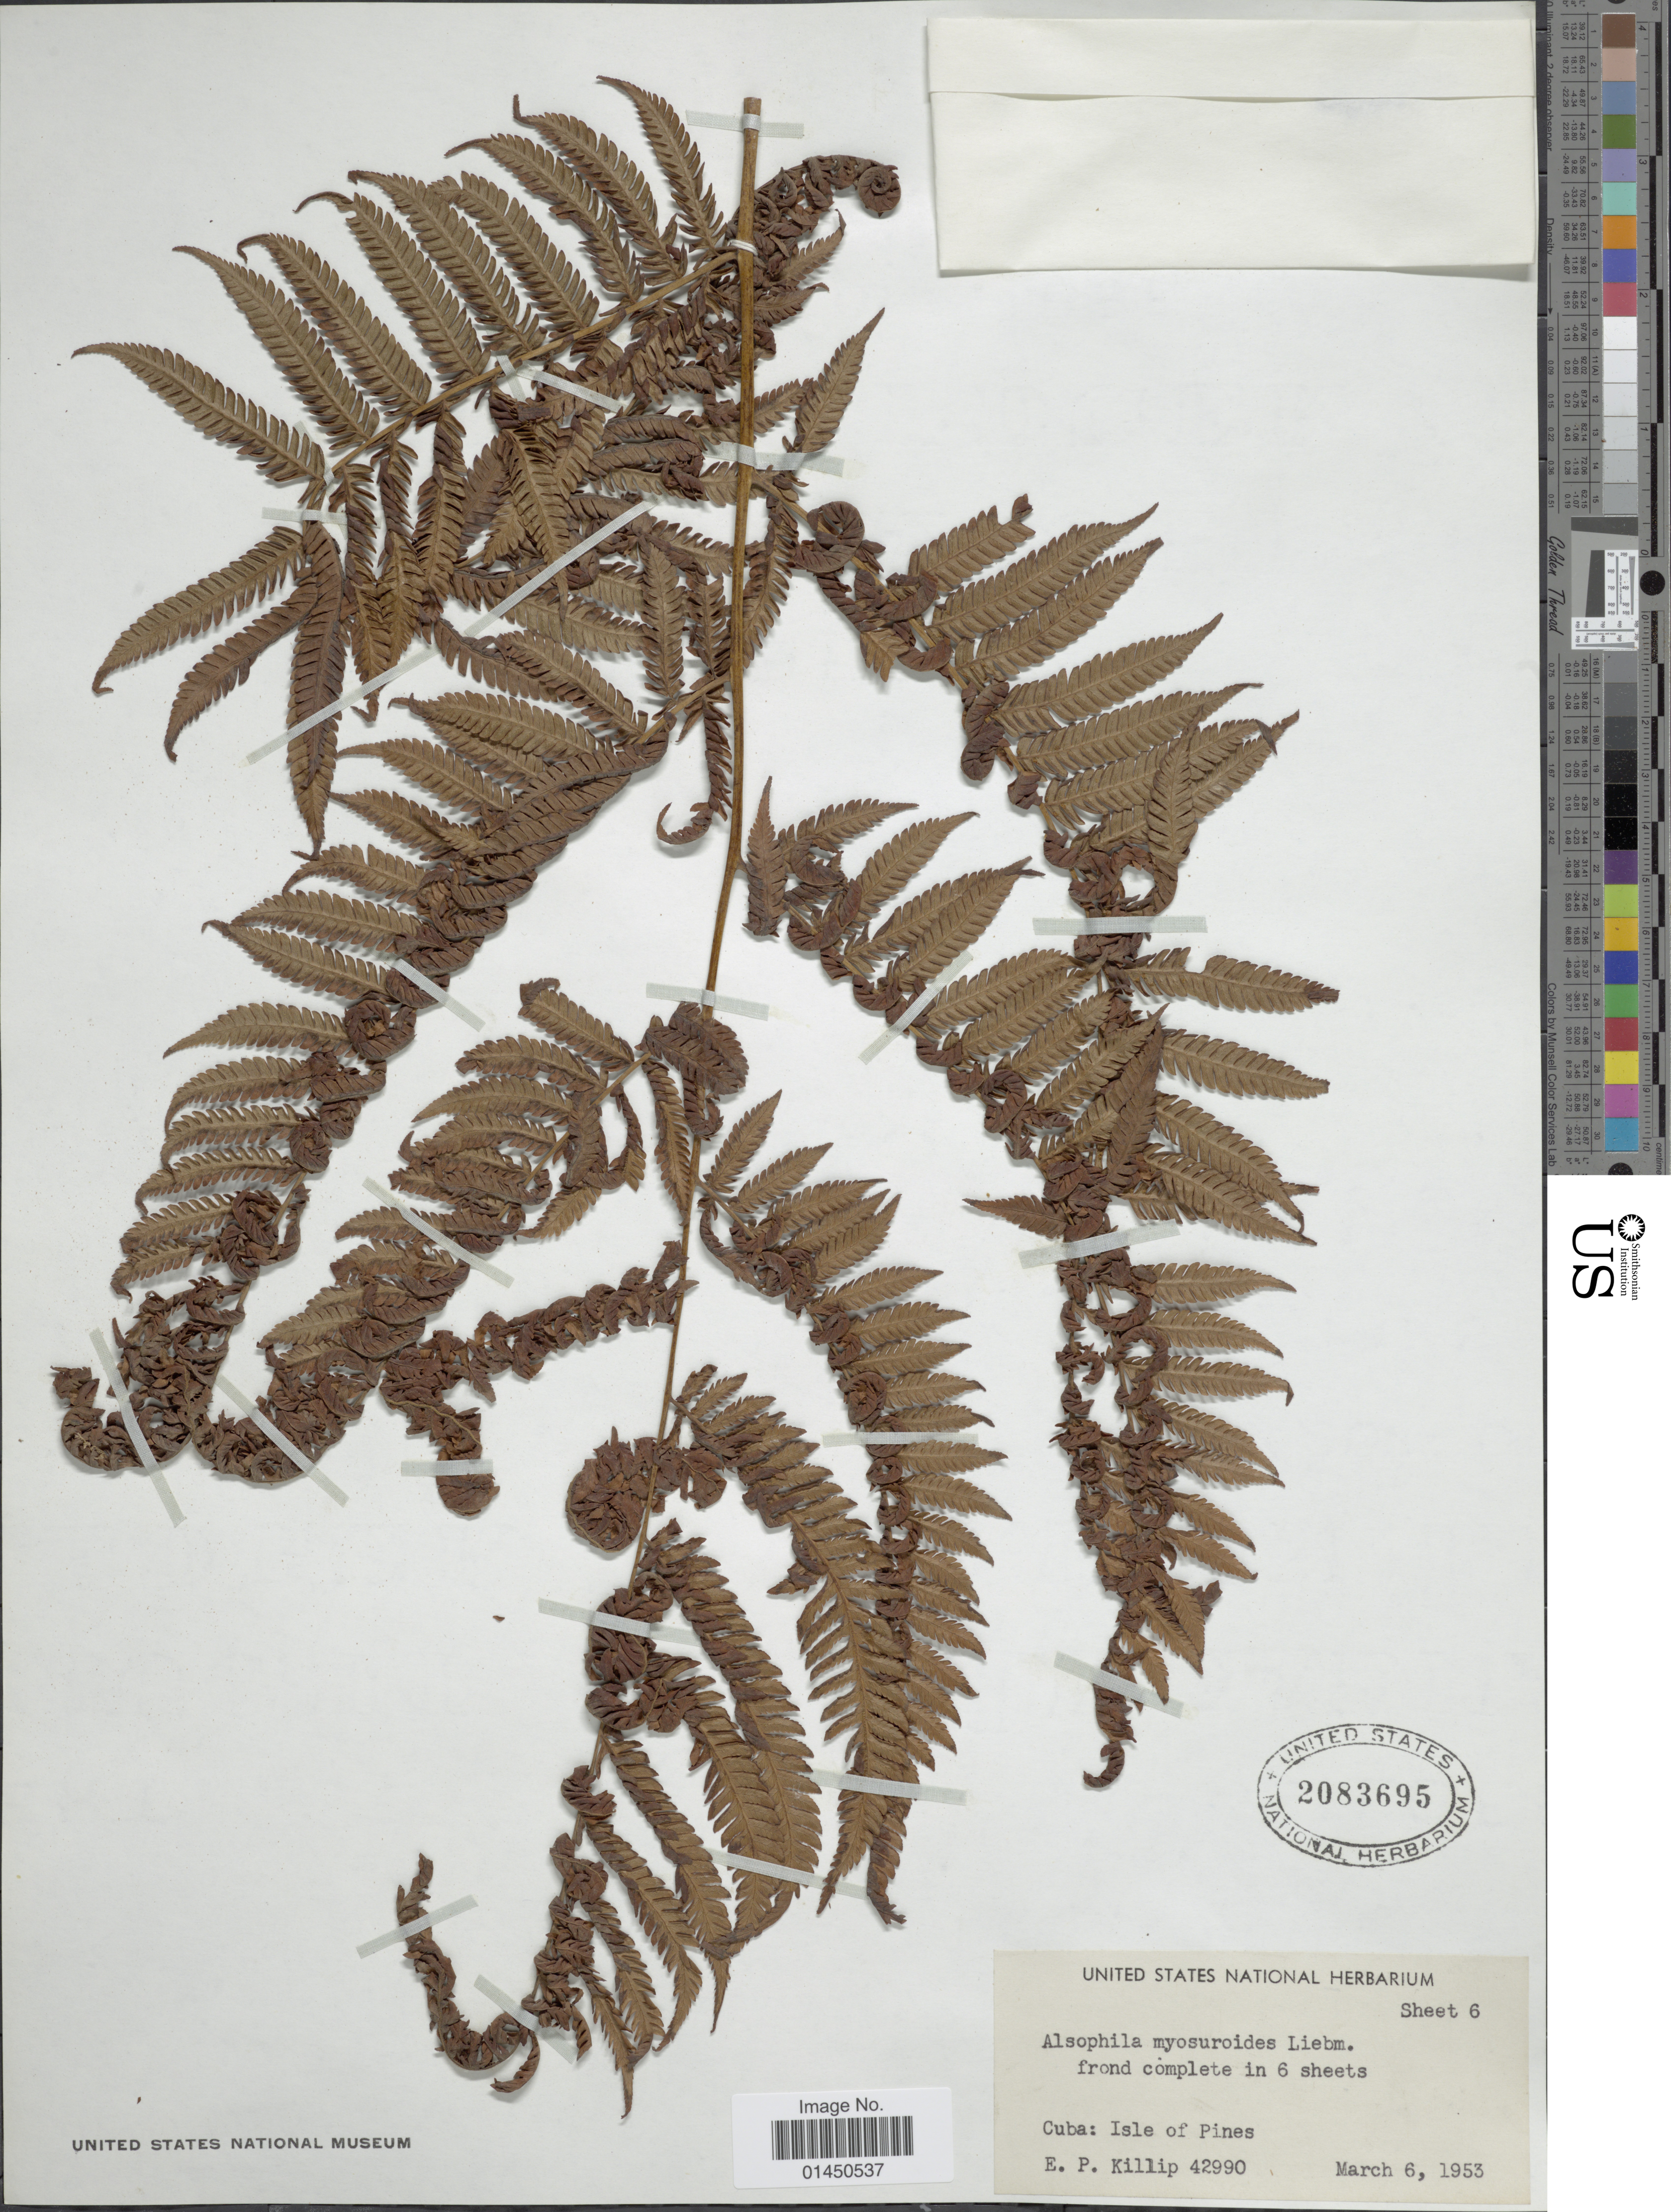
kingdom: Plantae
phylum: Tracheophyta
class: Polypodiopsida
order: Cyatheales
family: Cyatheaceae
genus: Cyathea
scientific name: Cyathea myosuriodes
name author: (Liebm.) Domin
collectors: E. P. Killip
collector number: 42990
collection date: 1953-03-06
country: Cuba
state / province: Isla de la Juventud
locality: Isle of Pines.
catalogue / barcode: US 2083695